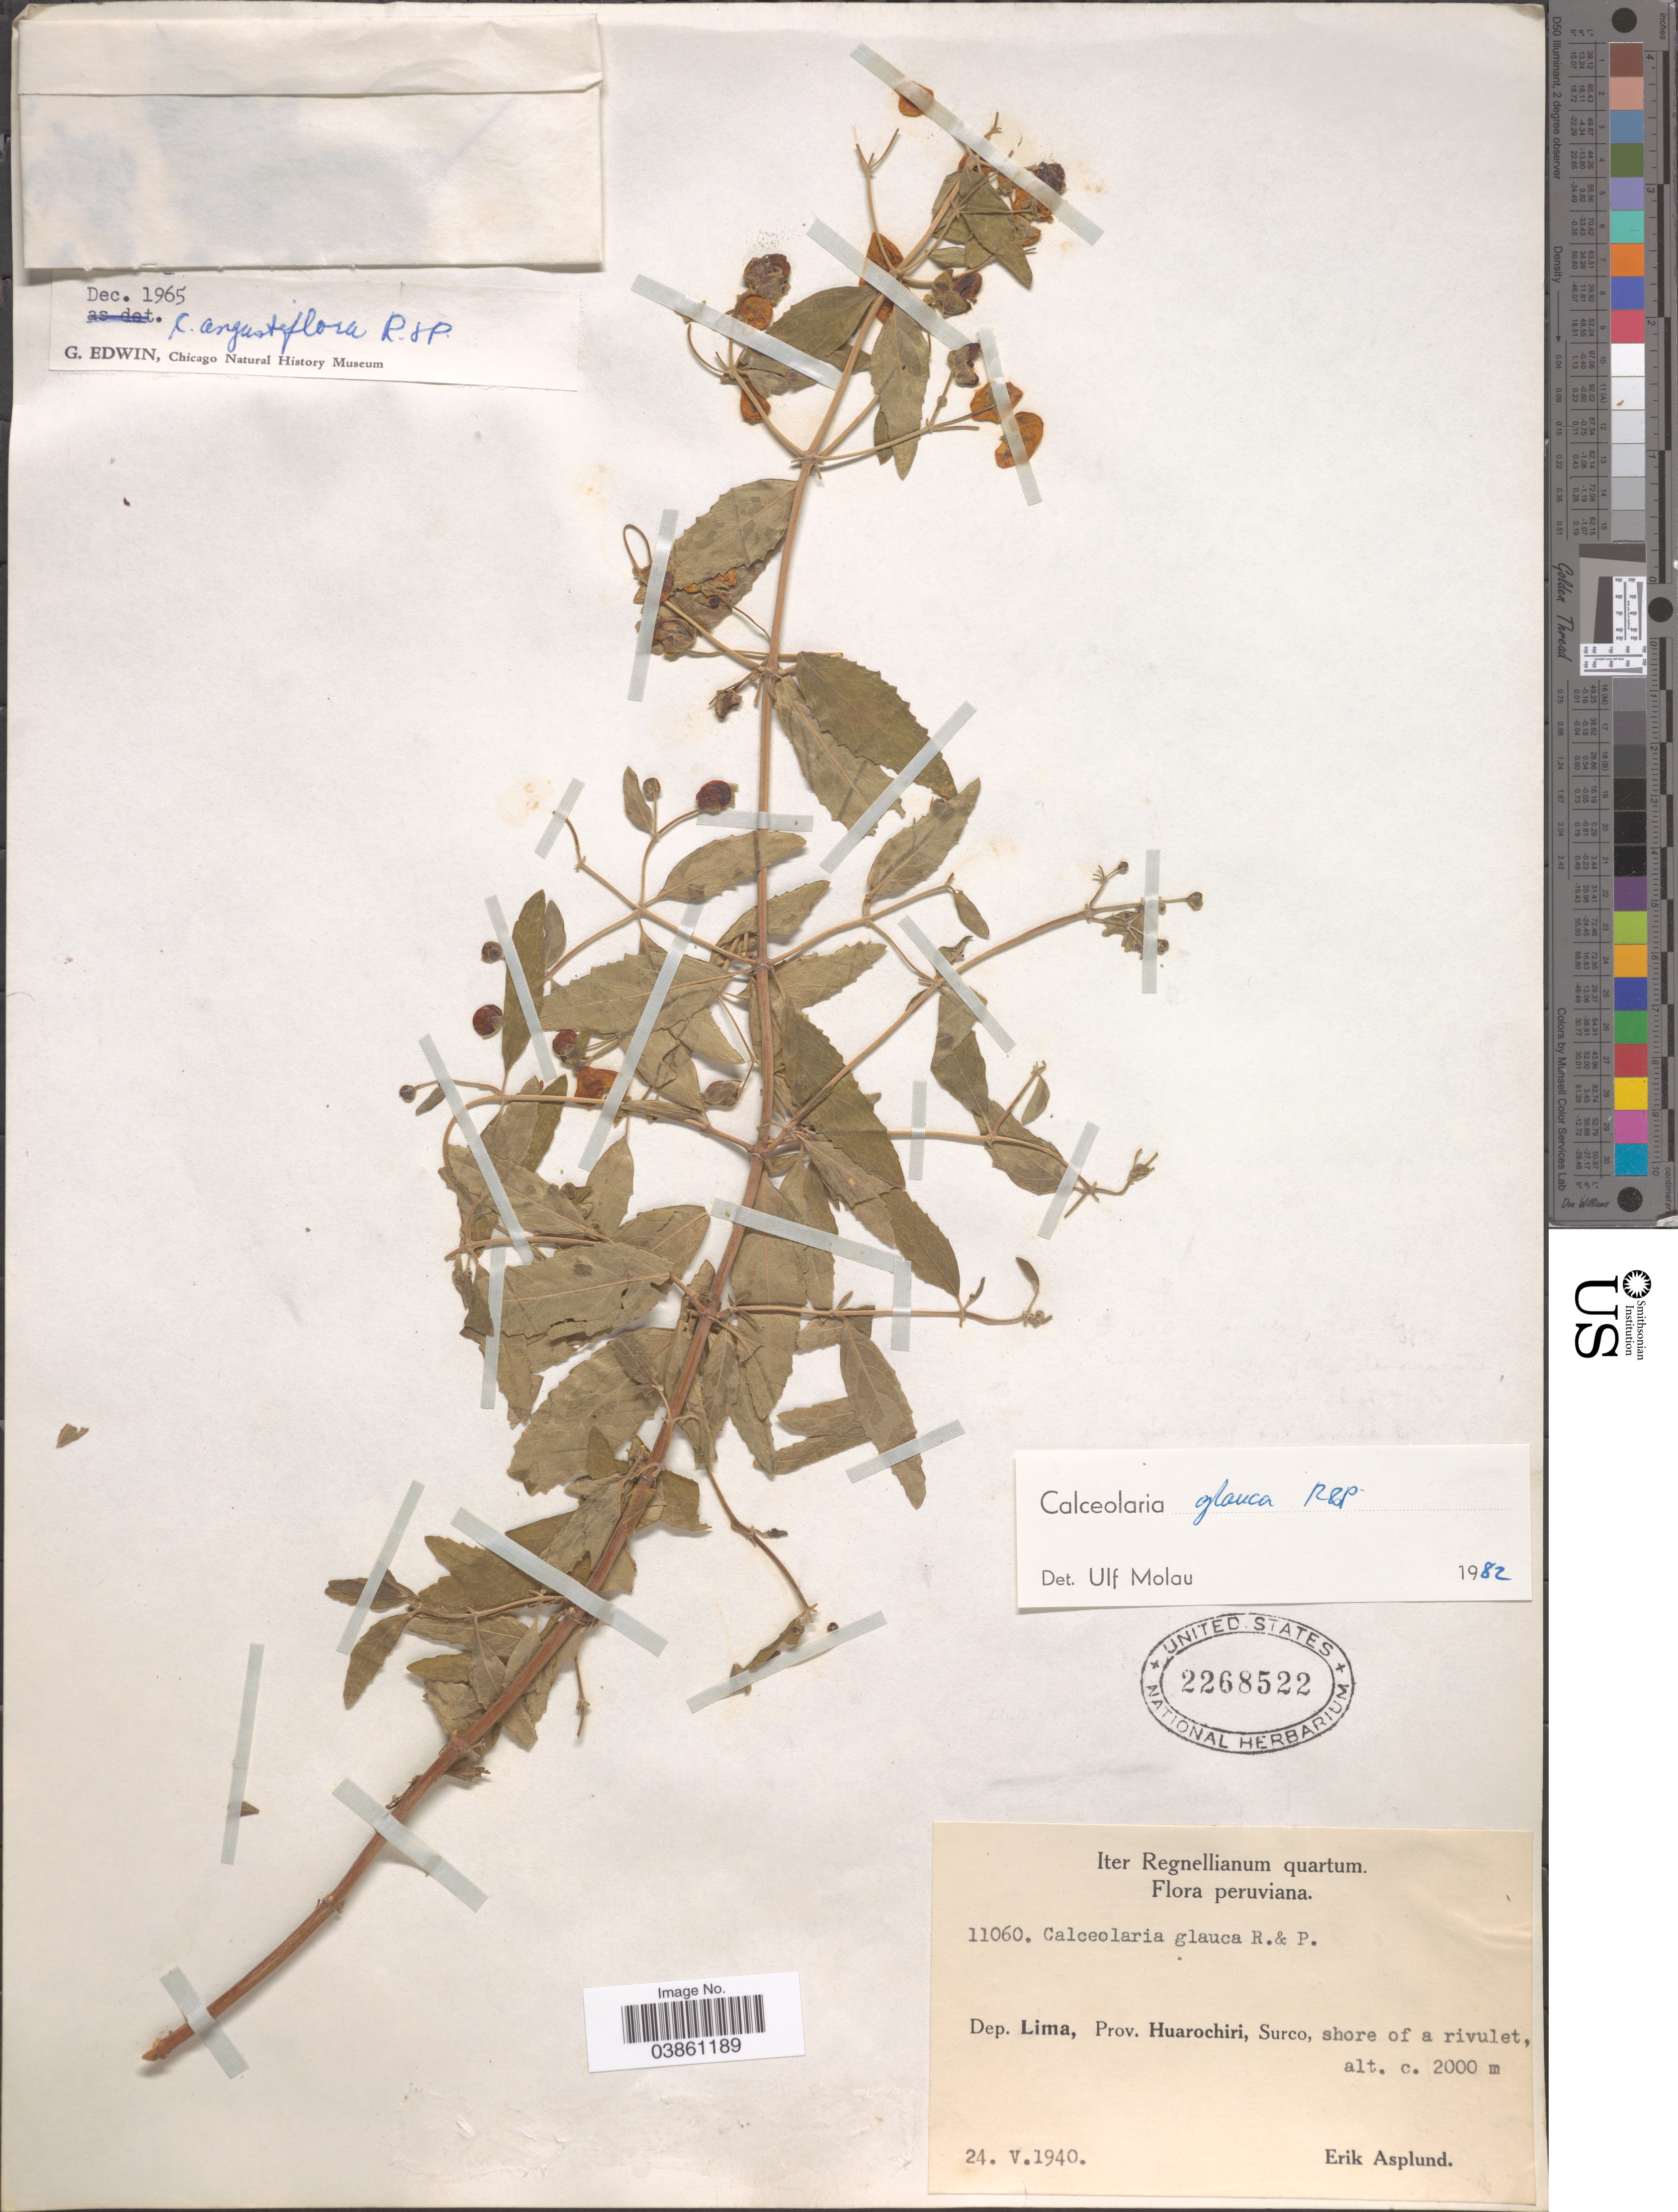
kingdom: Plantae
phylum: Tracheophyta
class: Magnoliopsida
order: Lamiales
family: Calceolariaceae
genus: Calceolaria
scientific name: Calceolaria glauca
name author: Ruiz & Pav.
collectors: E. Asplund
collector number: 11060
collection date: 1940-05-24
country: Peru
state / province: Lima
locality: Dep. Lima, Prov. Huarochiri, Surco, shore of a rivulet.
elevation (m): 2000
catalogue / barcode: US 2268522